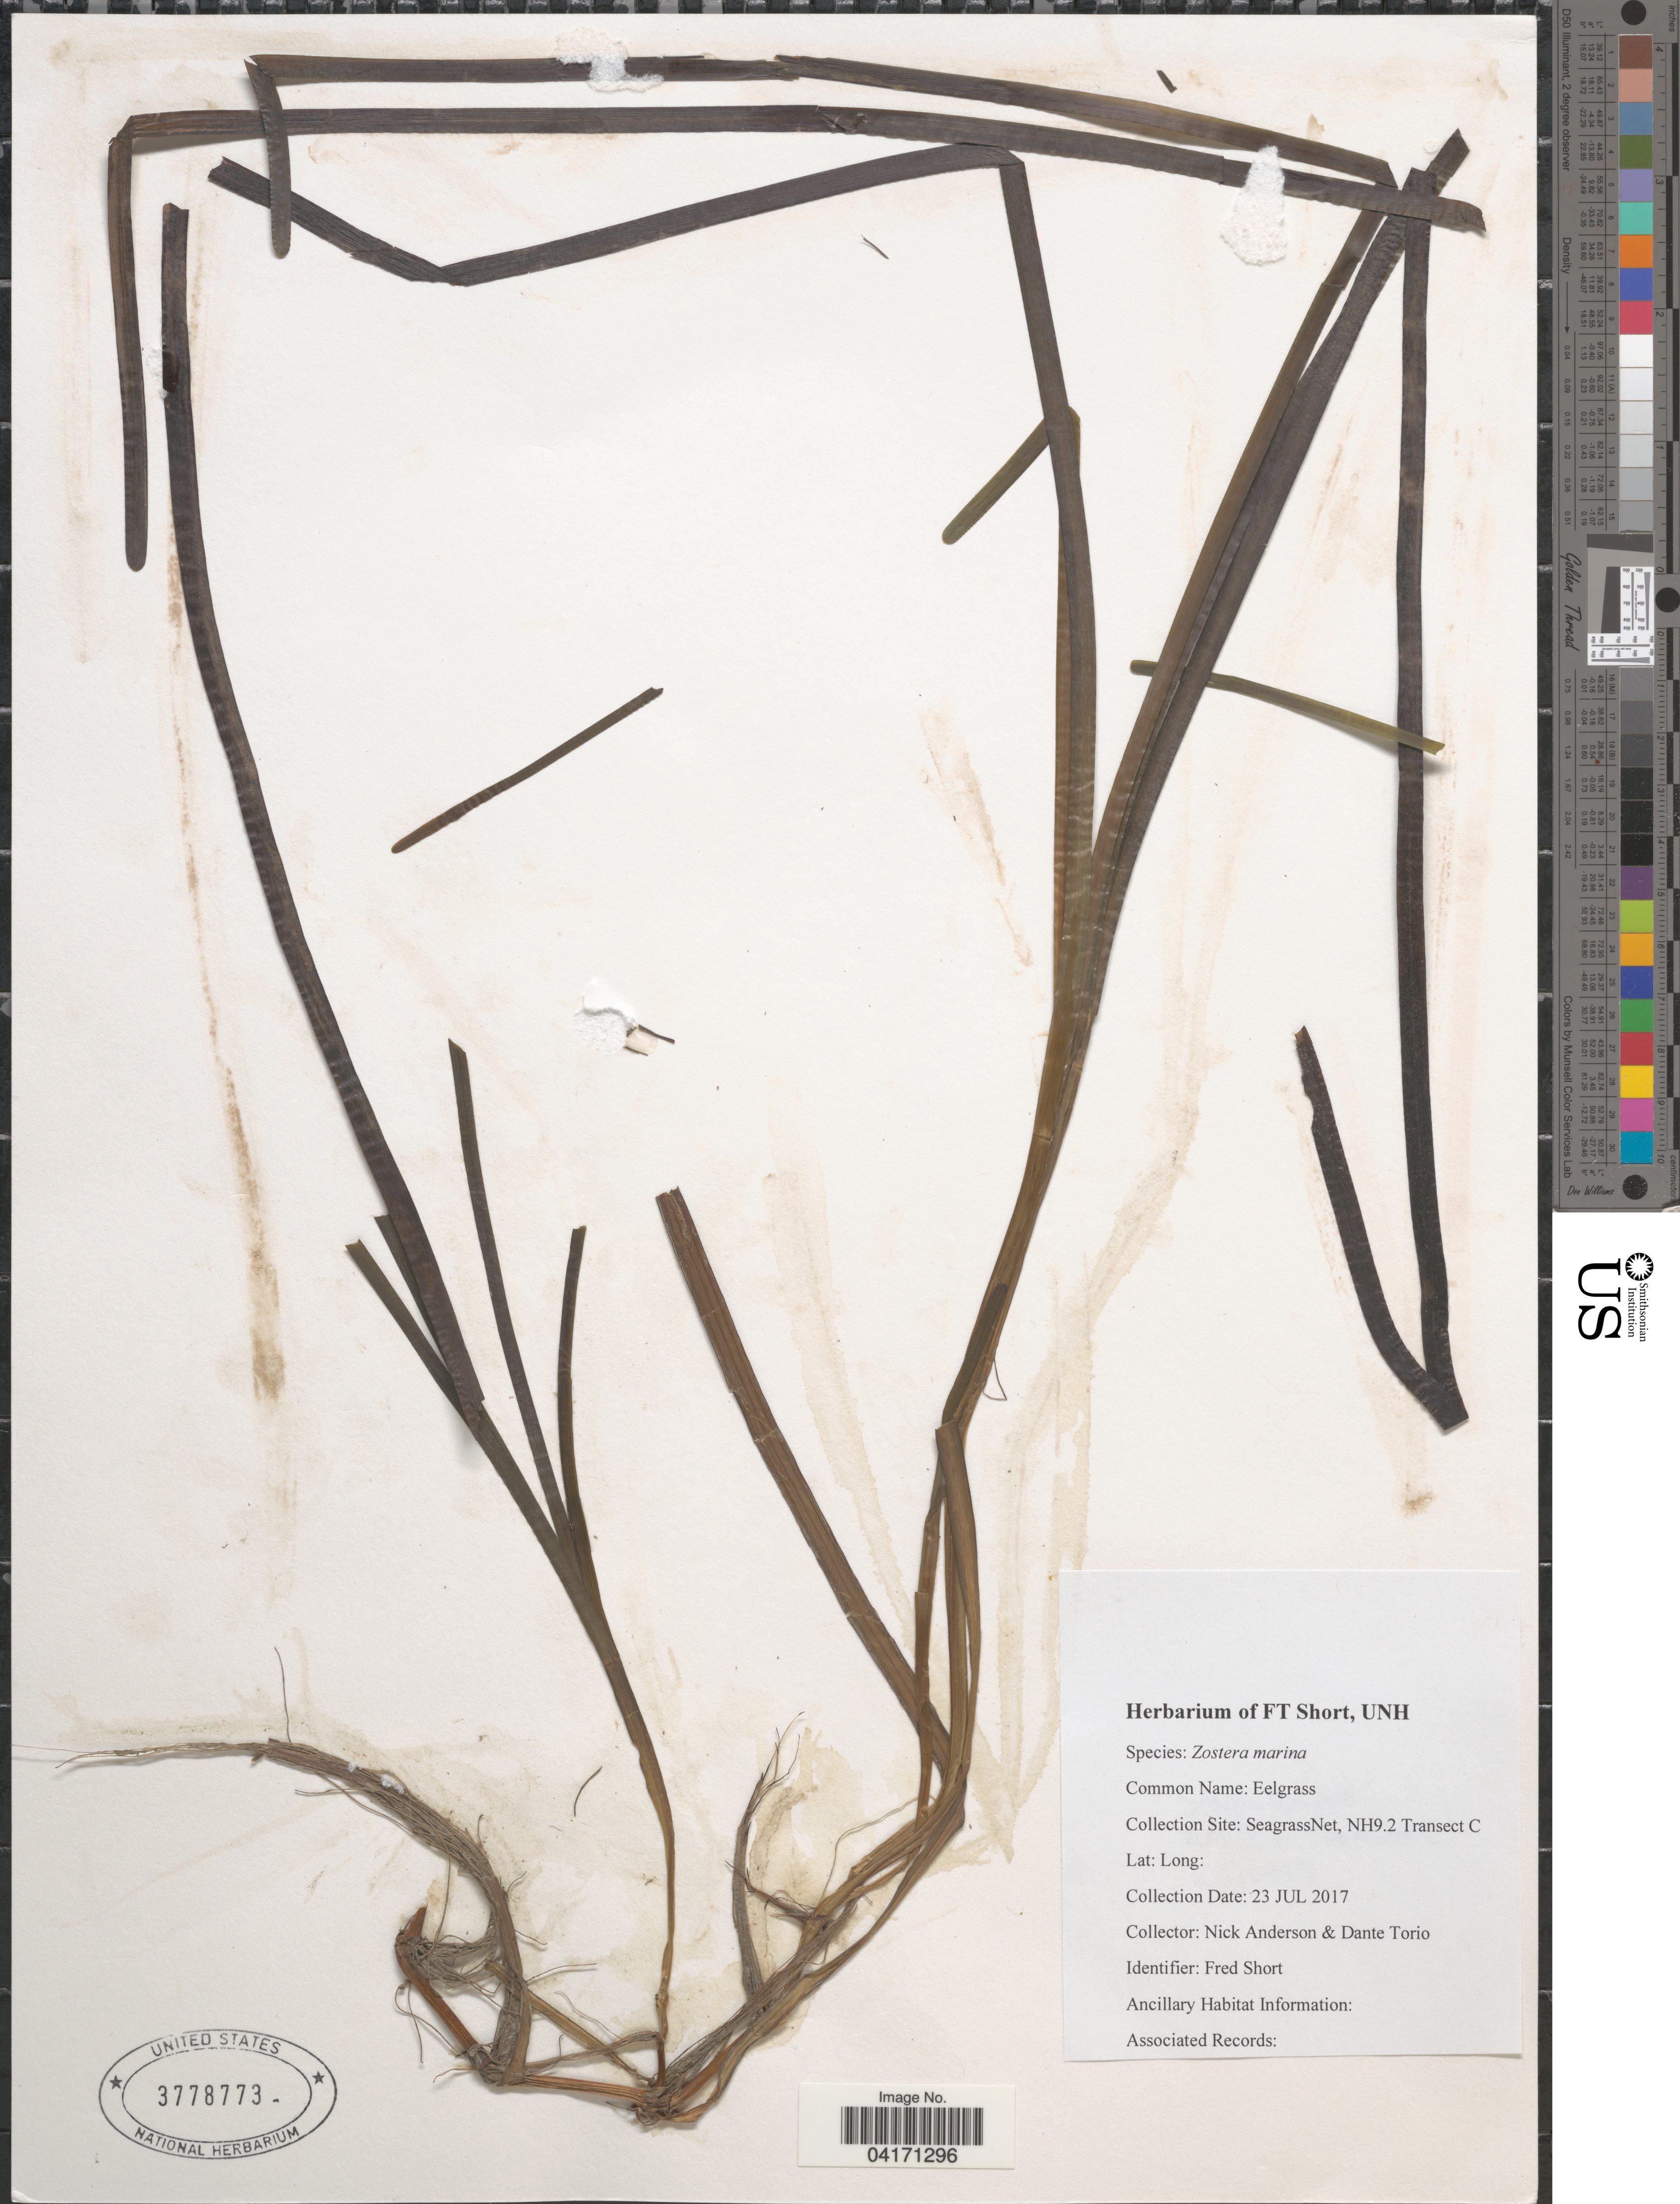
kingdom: Plantae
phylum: Tracheophyta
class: Liliopsida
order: Alismatales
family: Zosteraceae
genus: Zostera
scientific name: Zostera marina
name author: L.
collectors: N. Anderson & D. Torio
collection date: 2017-07-23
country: United States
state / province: New Hampshire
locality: SeagrassNet, NH9.2 Transect C.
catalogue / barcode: US 3778773